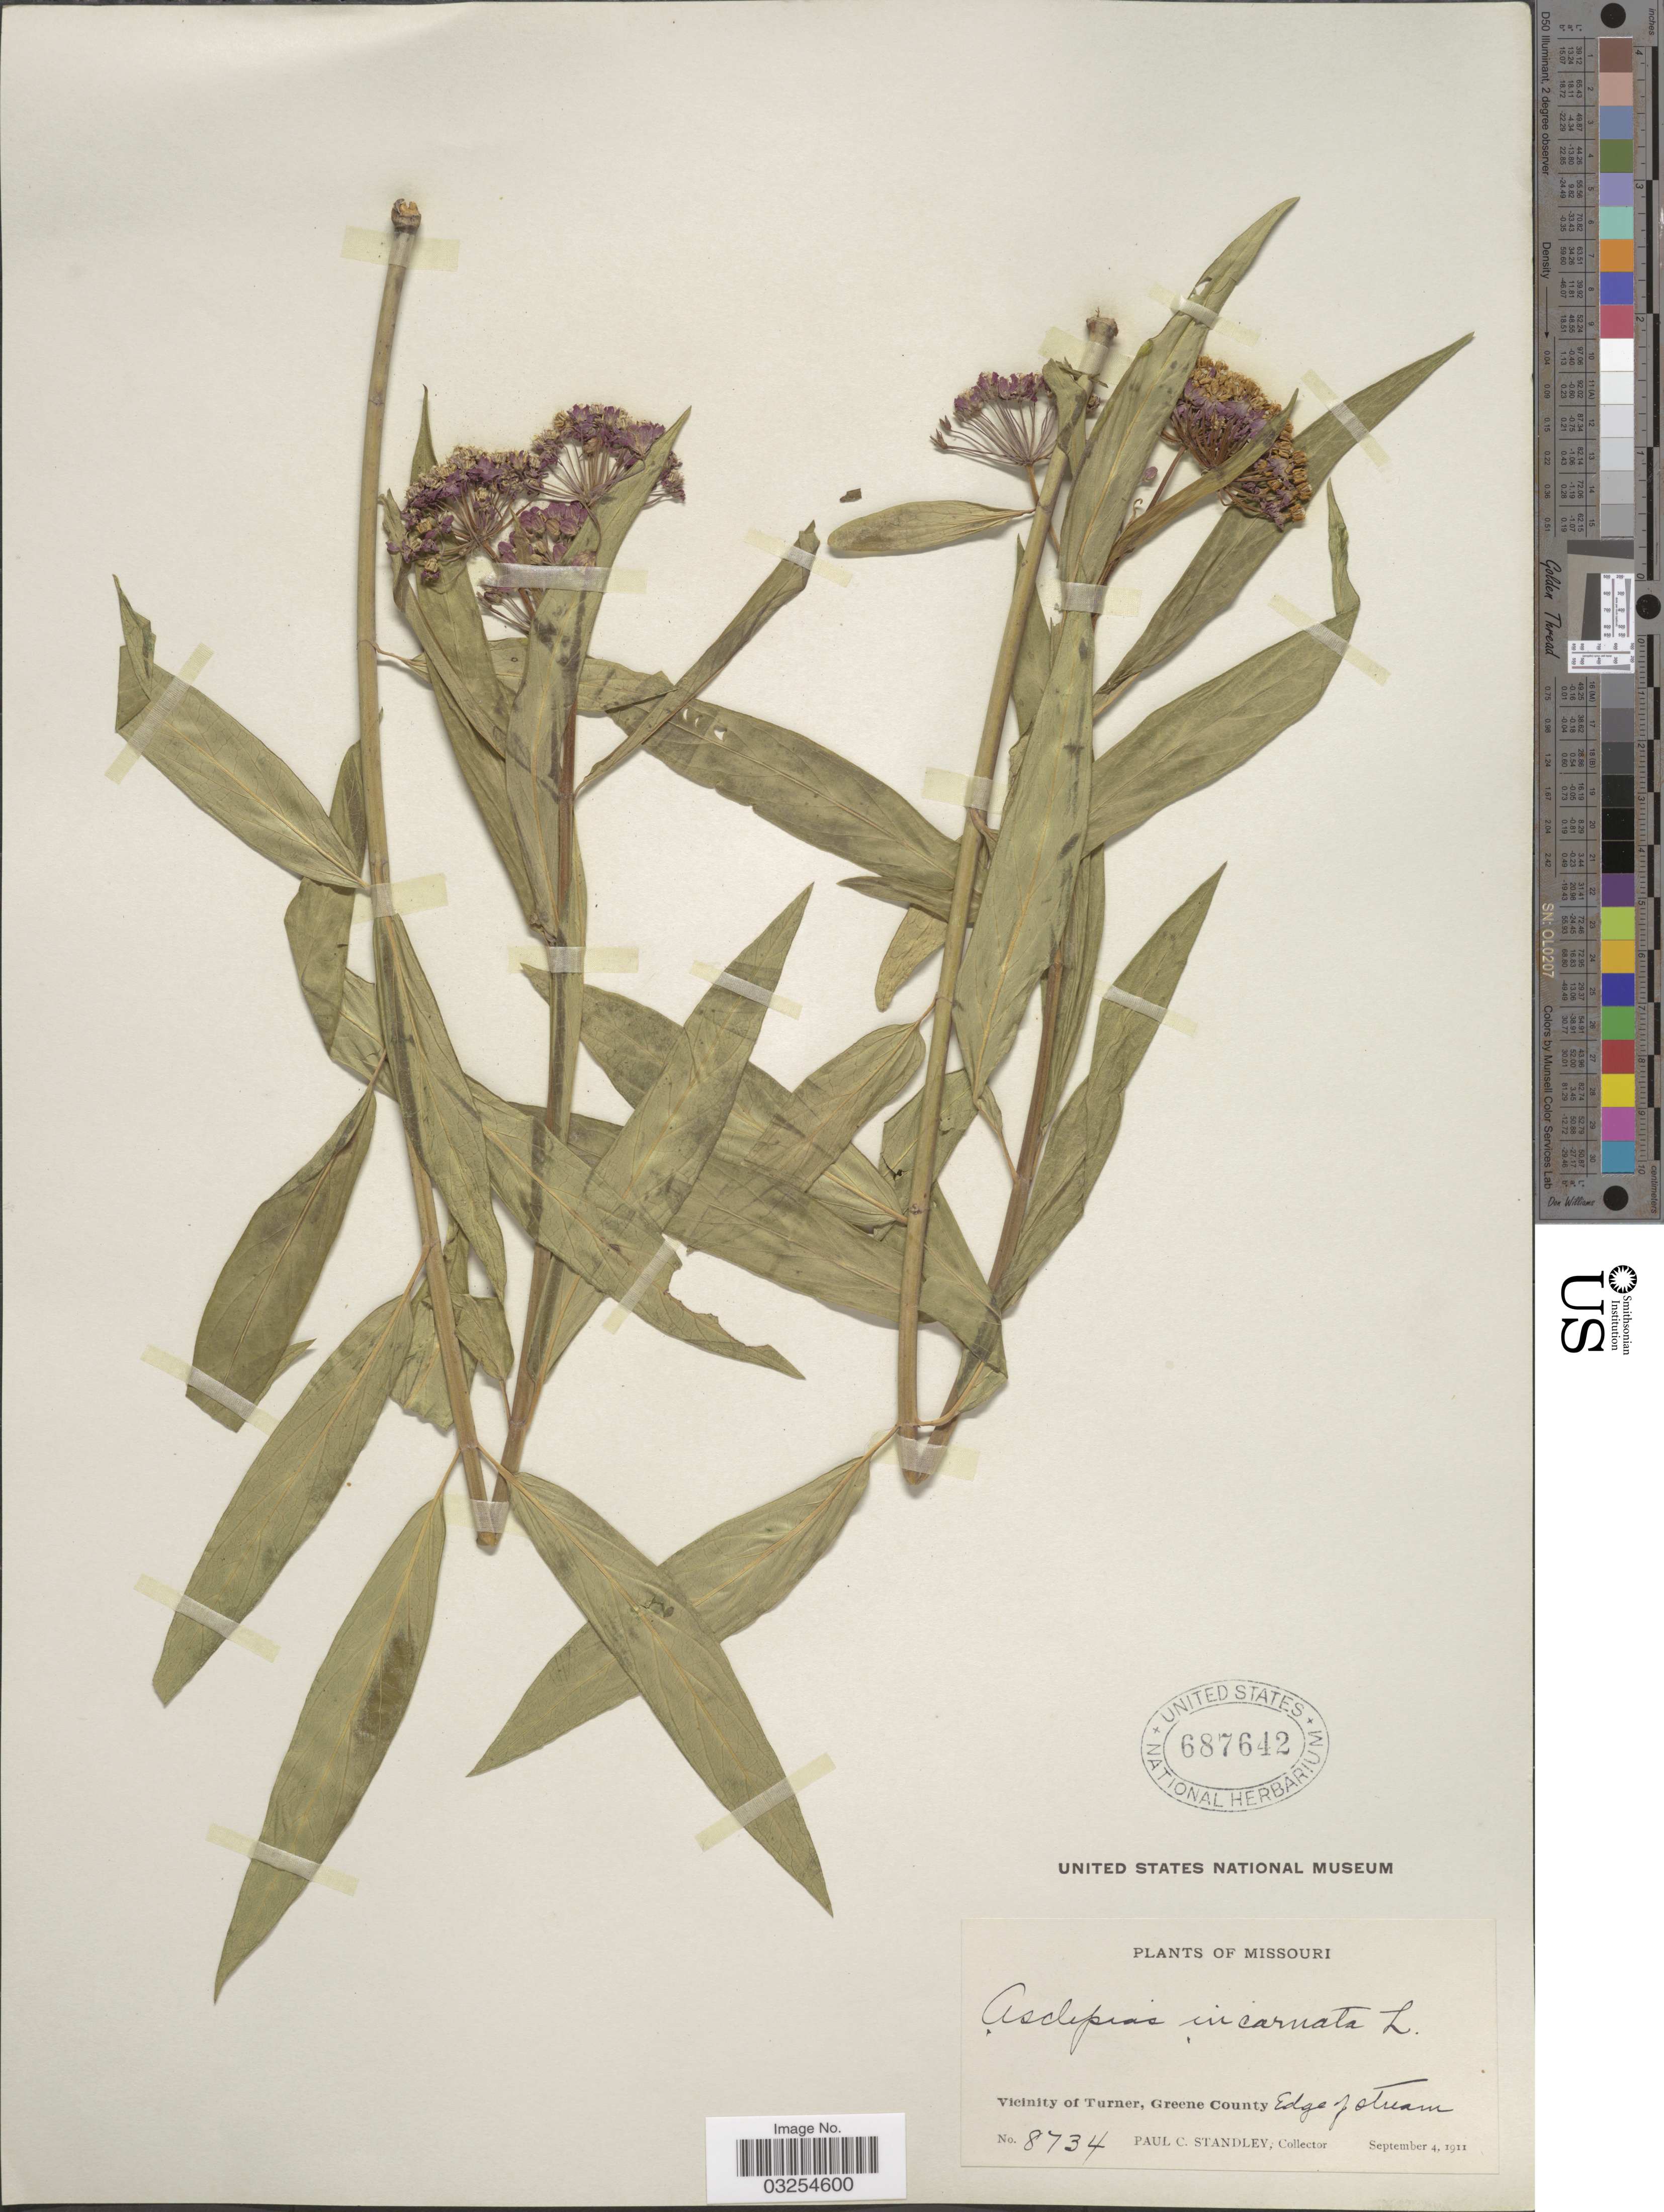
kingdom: Plantae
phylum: Tracheophyta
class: Magnoliopsida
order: Gentianales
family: Apocynaceae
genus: Asclepias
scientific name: Asclepias incarnata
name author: L.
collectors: P. C. Standley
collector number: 8734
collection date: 1911-09-04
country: United States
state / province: Missouri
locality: Vicinity of Turner, Greene County, Edge of stream.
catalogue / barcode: US 687642